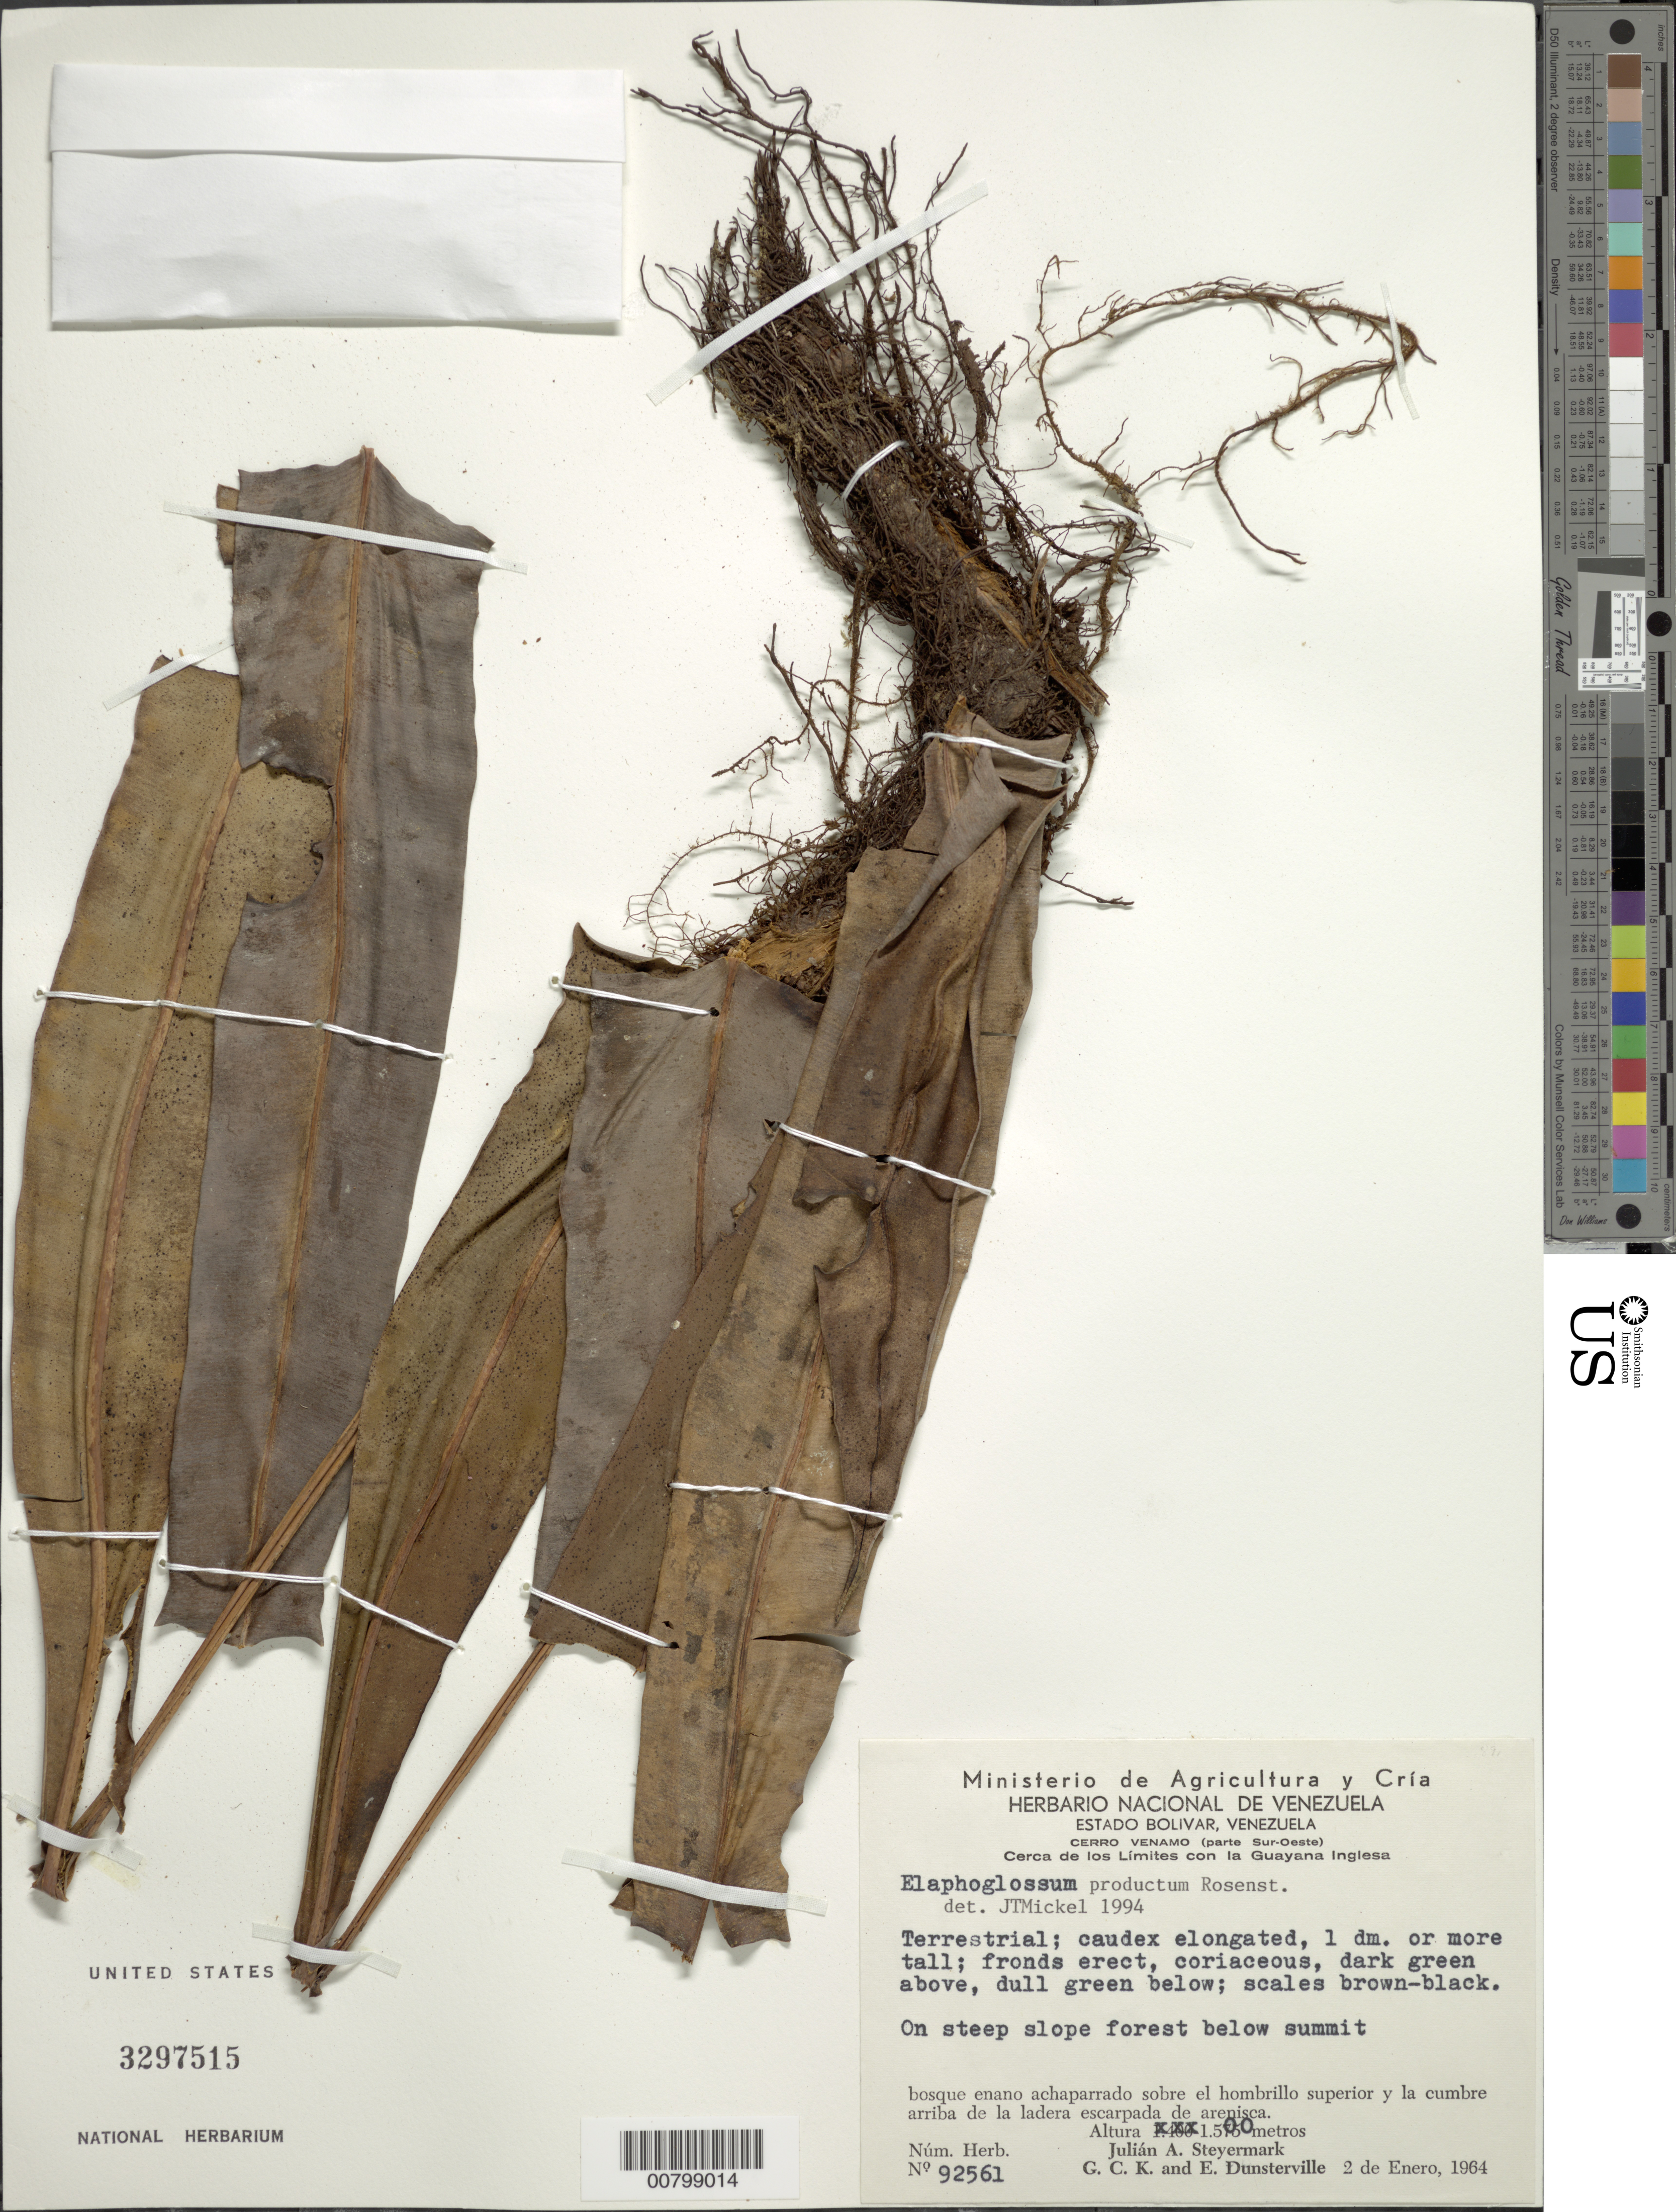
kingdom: Plantae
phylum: Tracheophyta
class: Polypodiopsida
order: Polypodiales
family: Dryopteridaceae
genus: Elaphoglossum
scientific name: Elaphoglossum productum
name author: Rosenst.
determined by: Mickel, J. T., (NY), New York Botanical Garden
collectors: J. Steyermark, G. C. K. Dunsterville & E. Dunsterville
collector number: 92561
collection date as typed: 2-Jan-64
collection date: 1964-01-02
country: Venezuela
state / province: Bolívar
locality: Cerro Venamo, cerca de los limites con la Guayana Inglesa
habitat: Steep slope forest below summit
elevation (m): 1500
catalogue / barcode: US 3297515